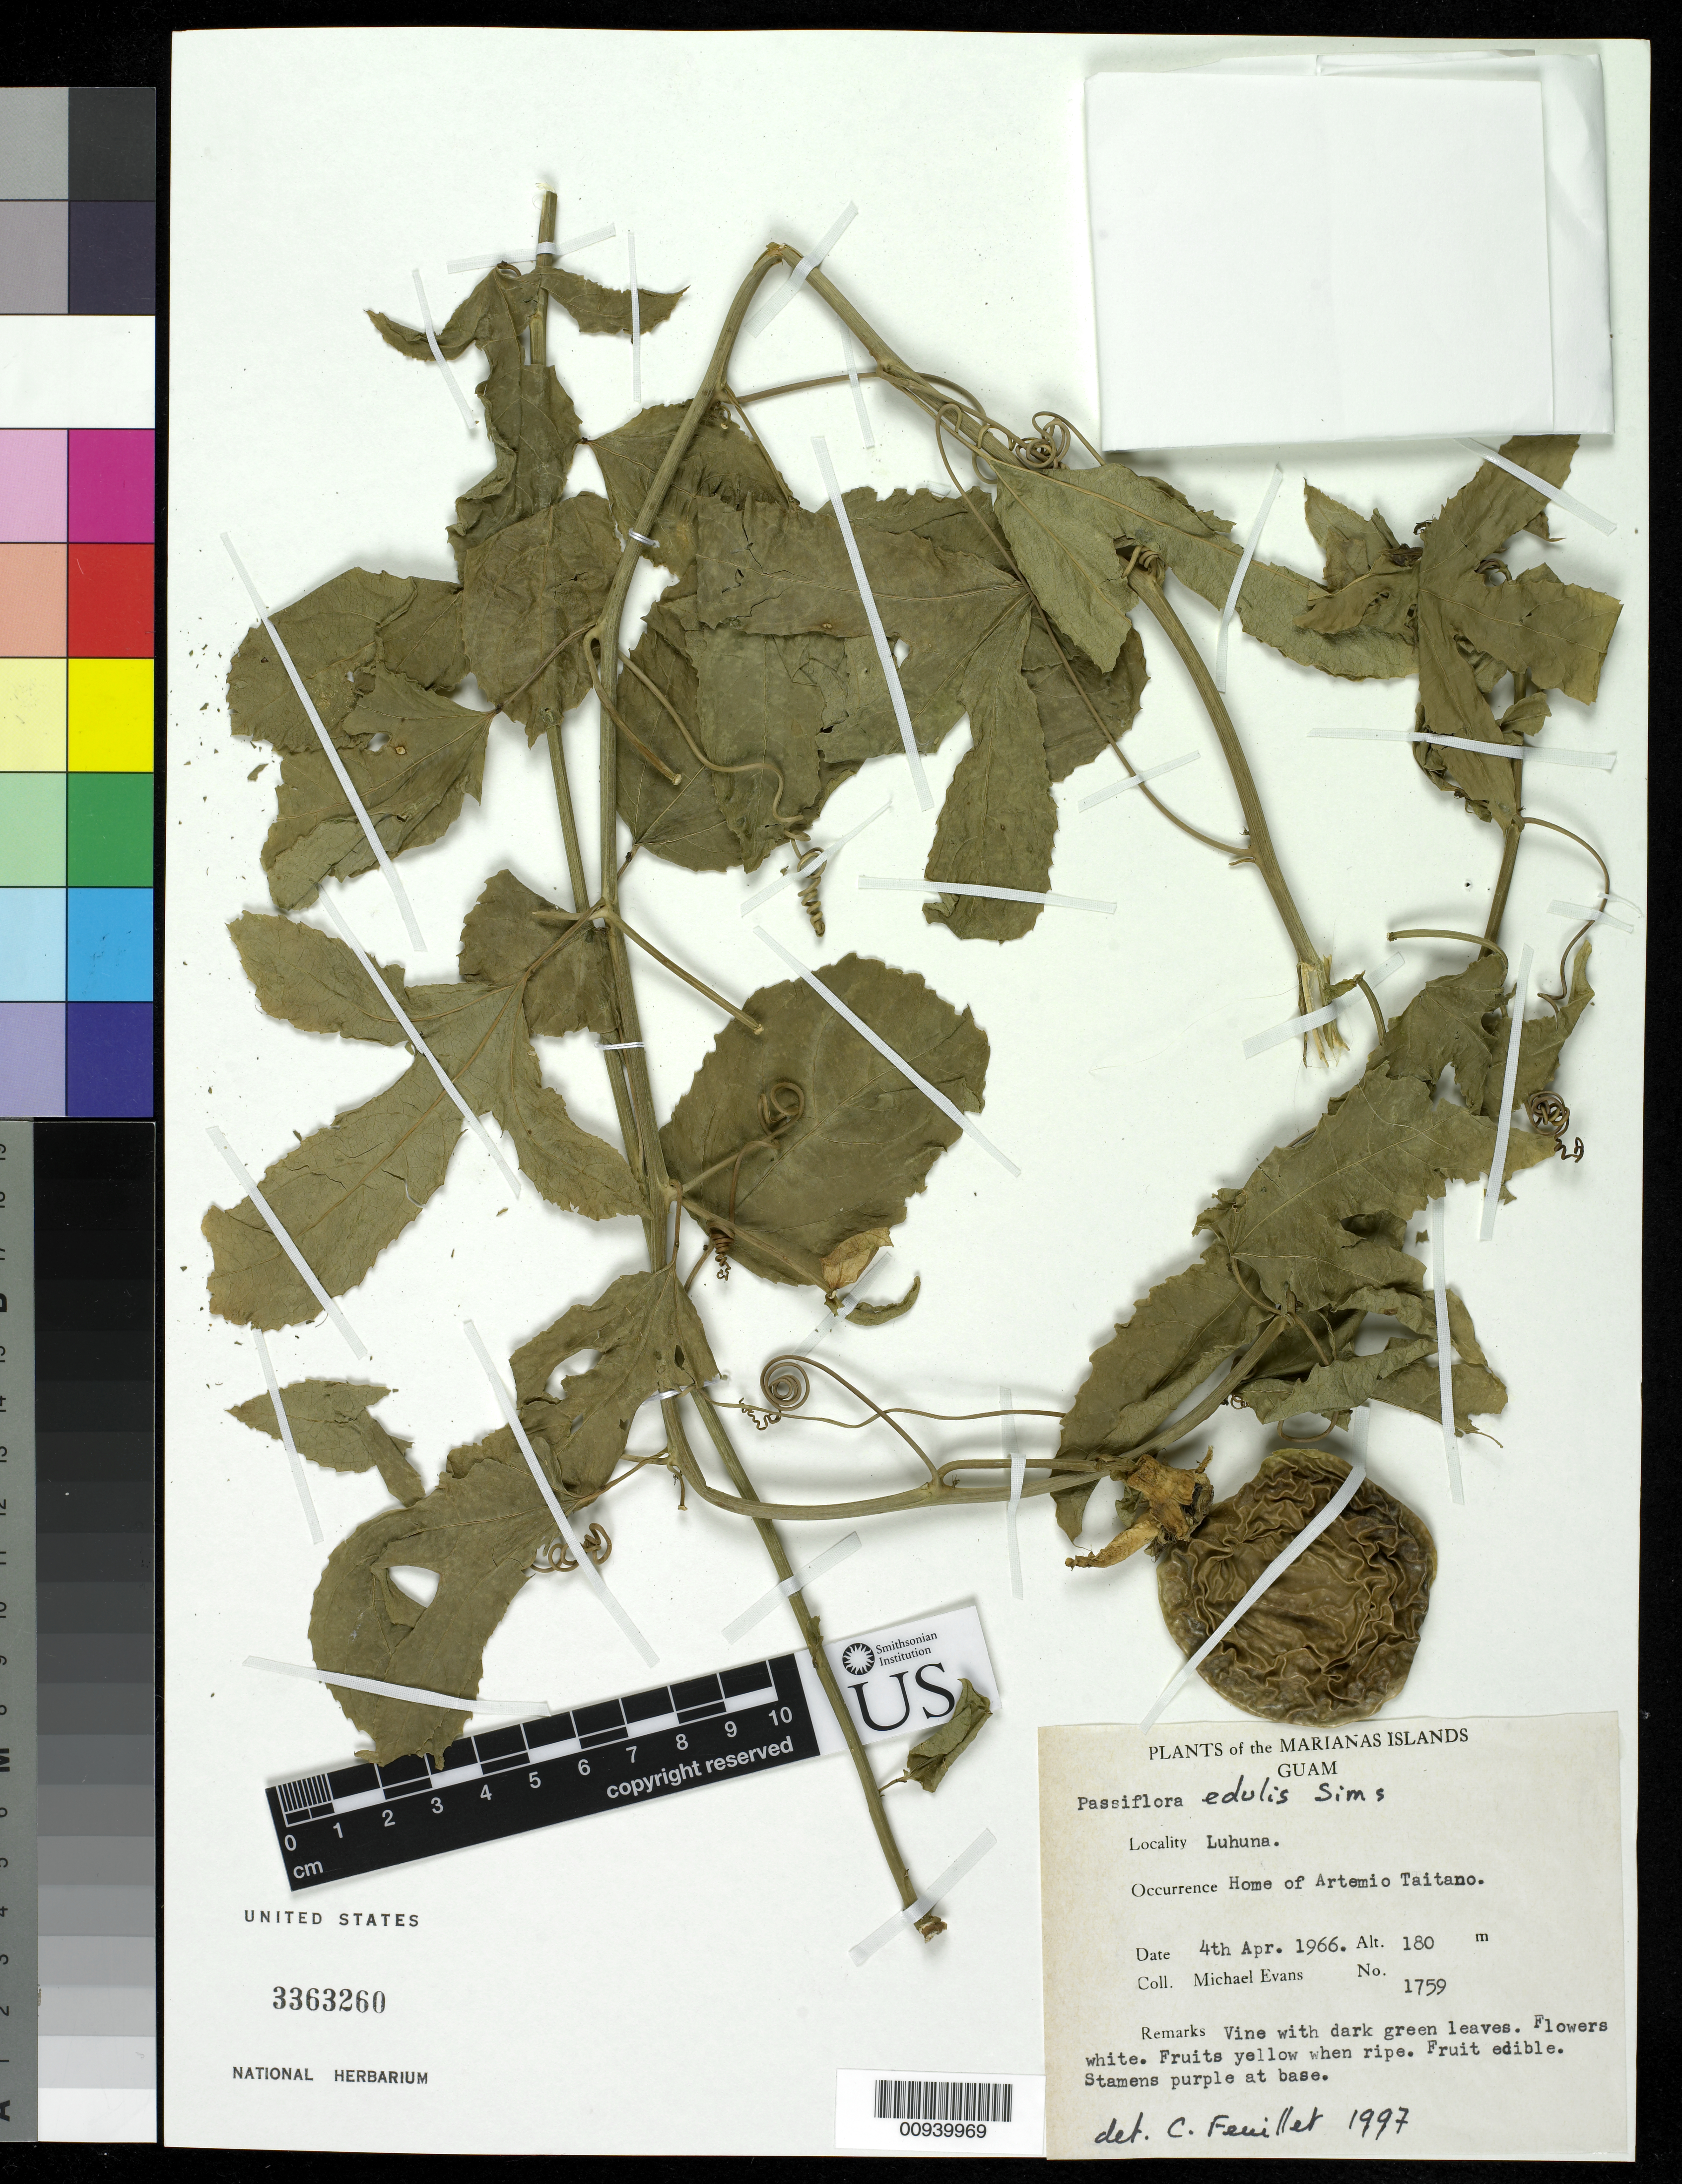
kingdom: Plantae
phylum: Tracheophyta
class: Magnoliopsida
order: Malpighiales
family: Passifloraceae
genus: Passiflora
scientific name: Passiflora edulis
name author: Sims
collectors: M. Evans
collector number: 1759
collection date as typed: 04 Apr 1966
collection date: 1966-04-04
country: Guam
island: Guam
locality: Luhuna home of Artemio Taitano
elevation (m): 180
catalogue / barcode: US 3363260